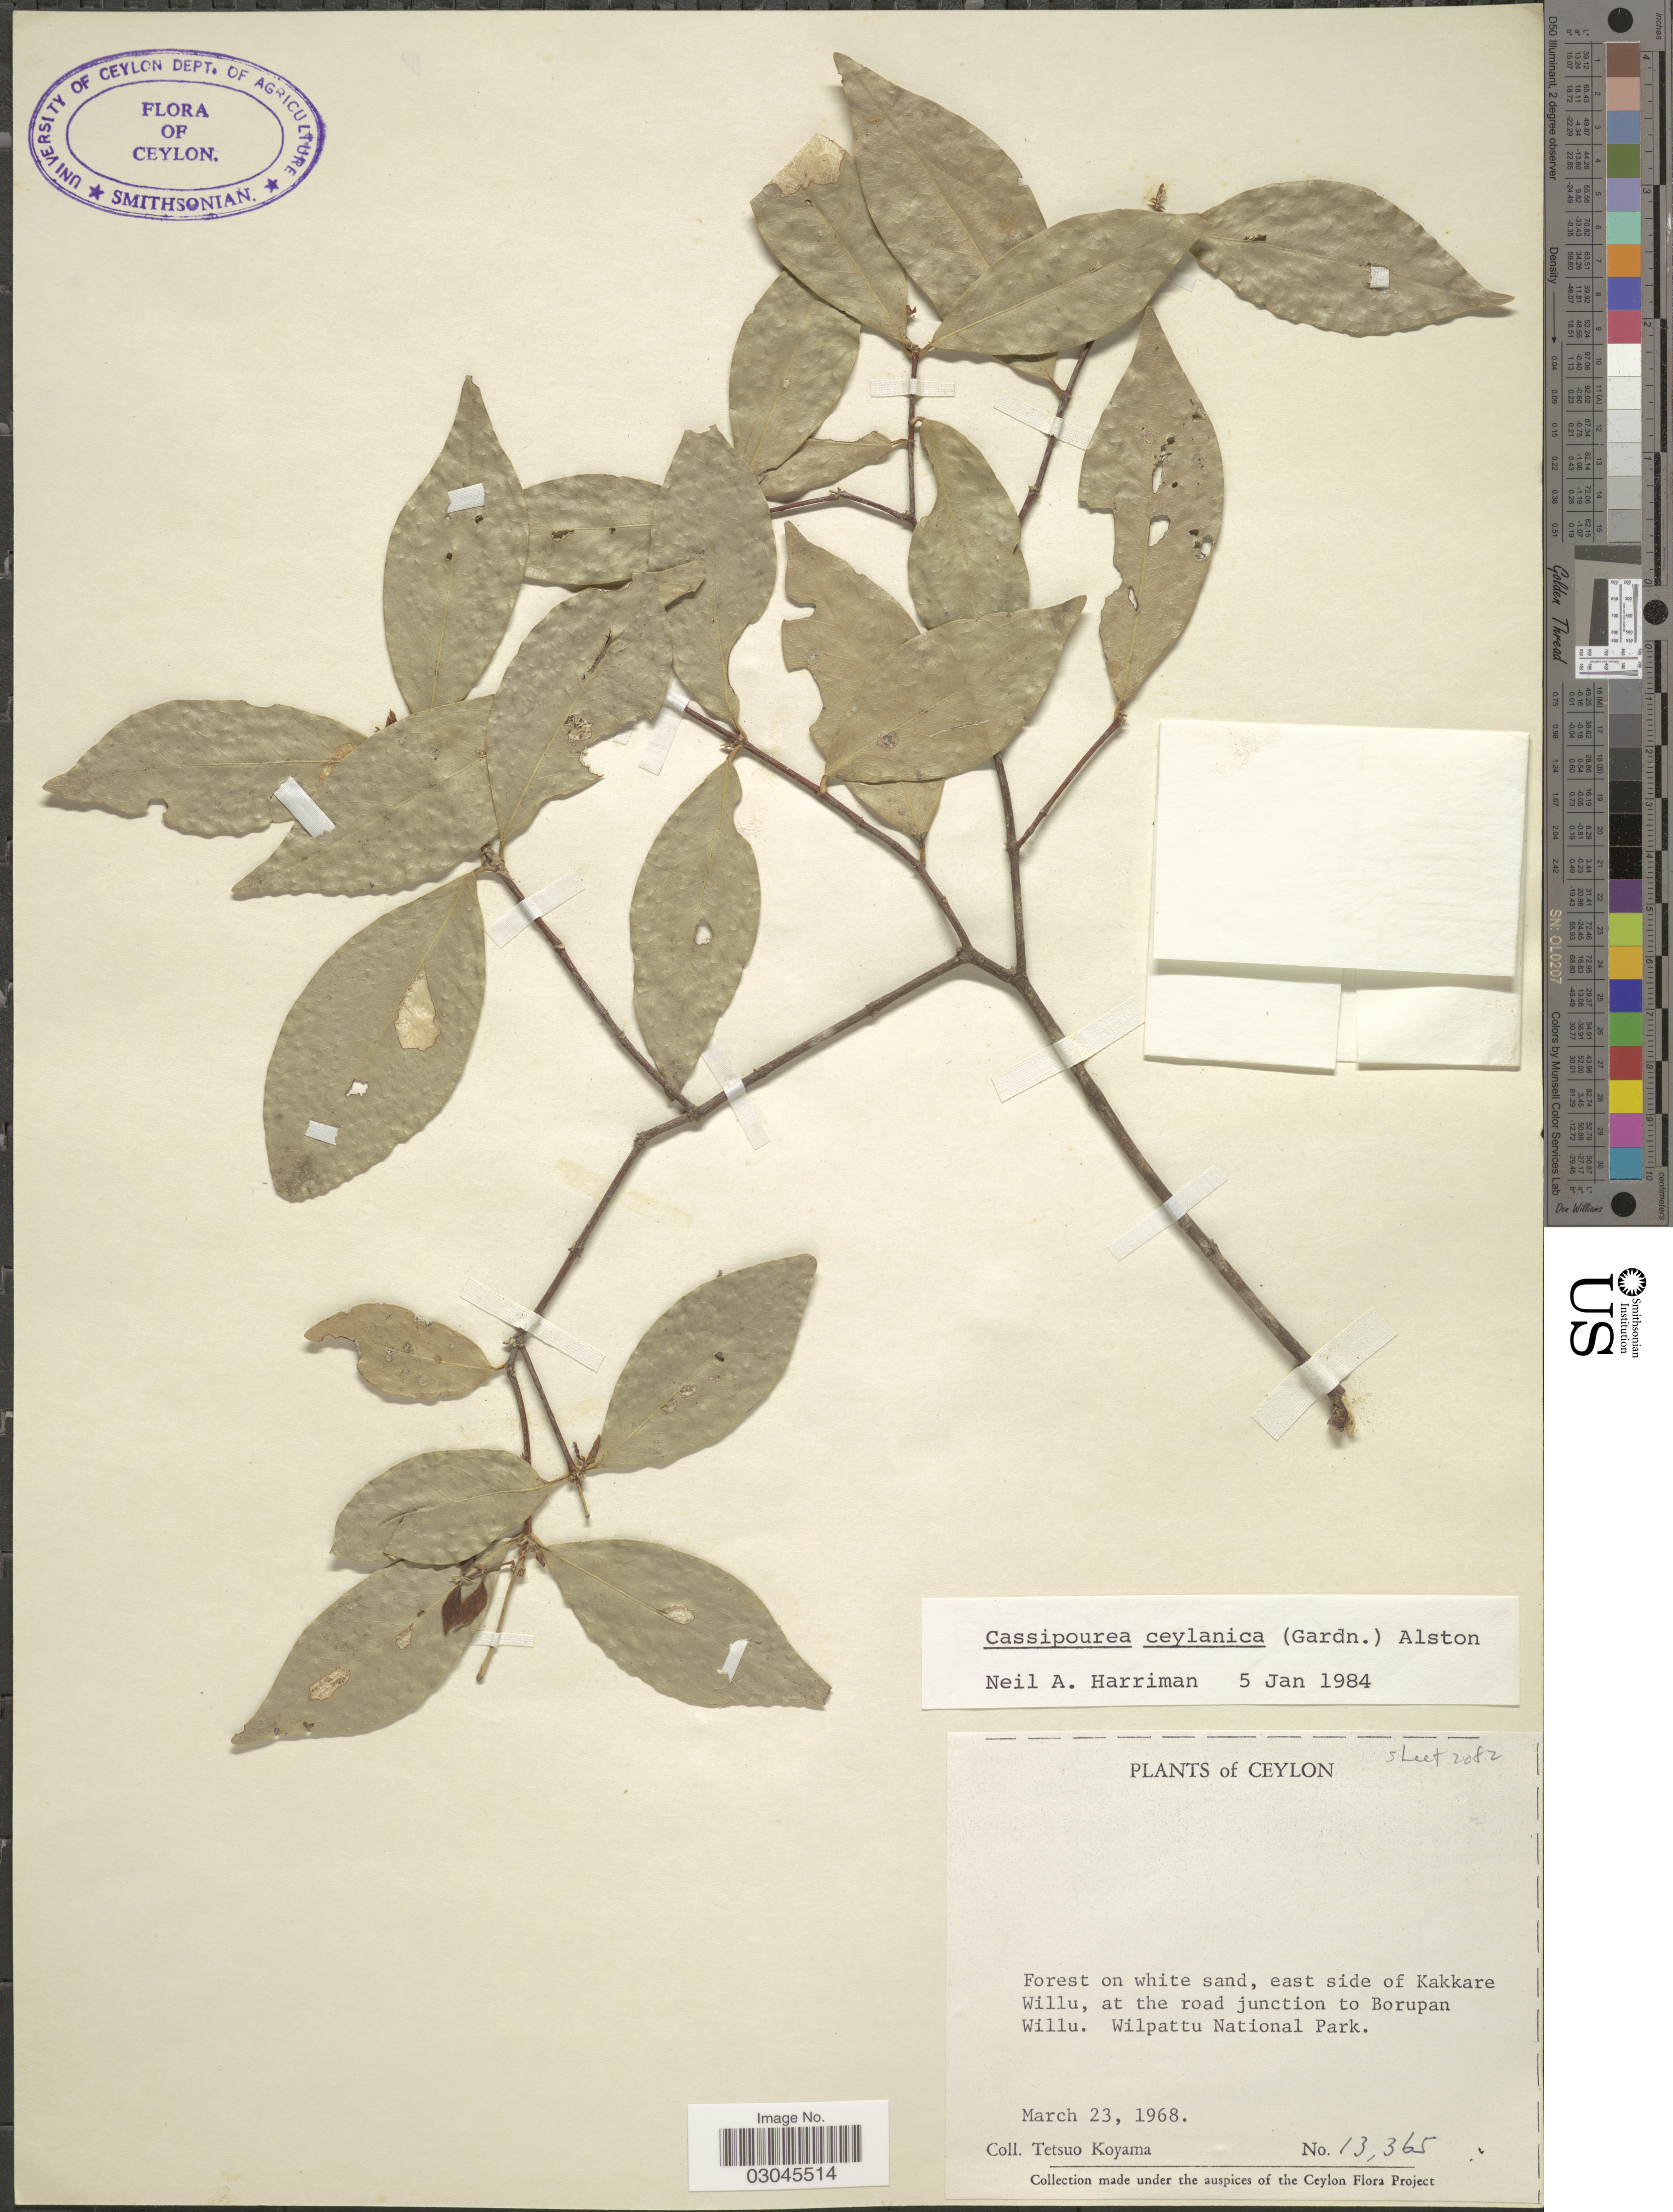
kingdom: Plantae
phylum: Tracheophyta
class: Magnoliopsida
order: Malpighiales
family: Rhizophoraceae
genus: Cassipourea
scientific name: Cassipourea ceylanica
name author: (Gardner) Alston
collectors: T. Koyama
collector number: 13365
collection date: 1968-03-23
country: Sri Lanka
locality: Ceylon. Forest on white sand, east side of Kakkare Willu, at the road junction to Borupan Willu. Wilpattu National Park.